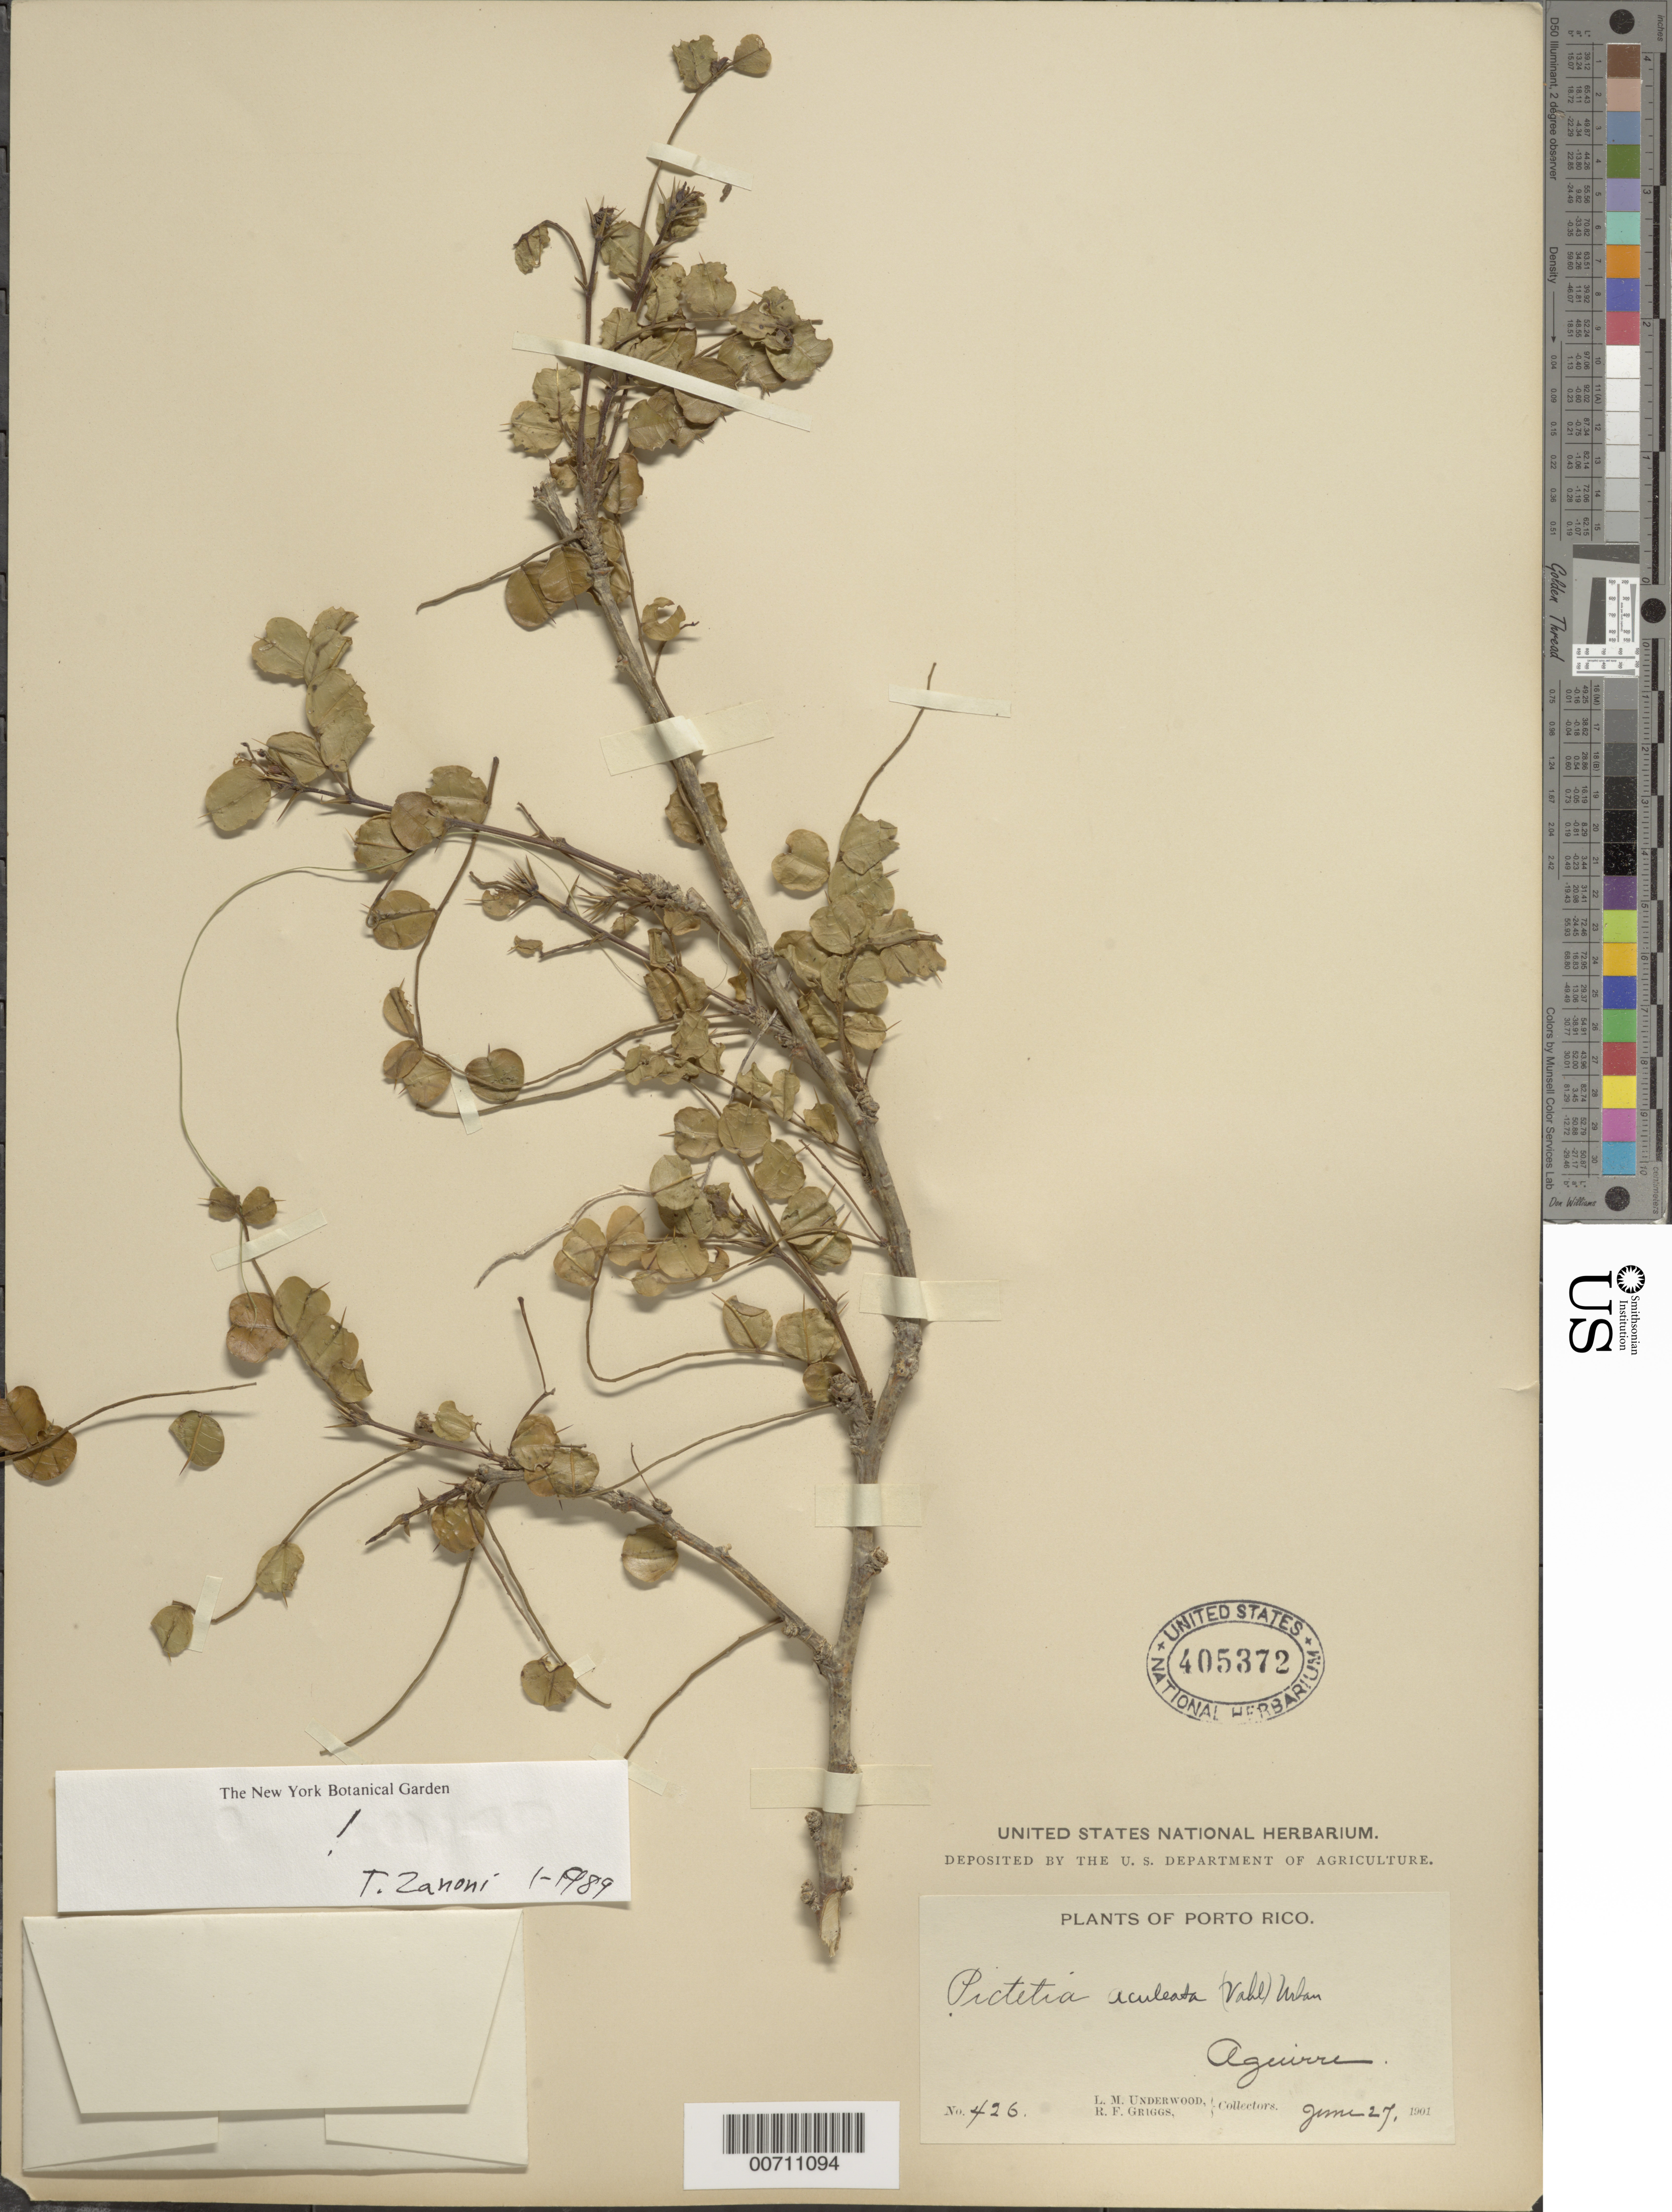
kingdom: Plantae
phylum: Tracheophyta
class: Magnoliopsida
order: Fabales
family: Fabaceae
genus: Pictetia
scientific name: Pictetia aculeata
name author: (Vahl) Urb.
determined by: Zanoni, T. A., (NY), New York Botanical Garden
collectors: L. M. Underwood & R. F. Griggs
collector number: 426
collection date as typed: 27 Jun 1901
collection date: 1901-06-27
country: Puerto Rico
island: Greater Antilles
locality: Aguirre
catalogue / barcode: US 405372